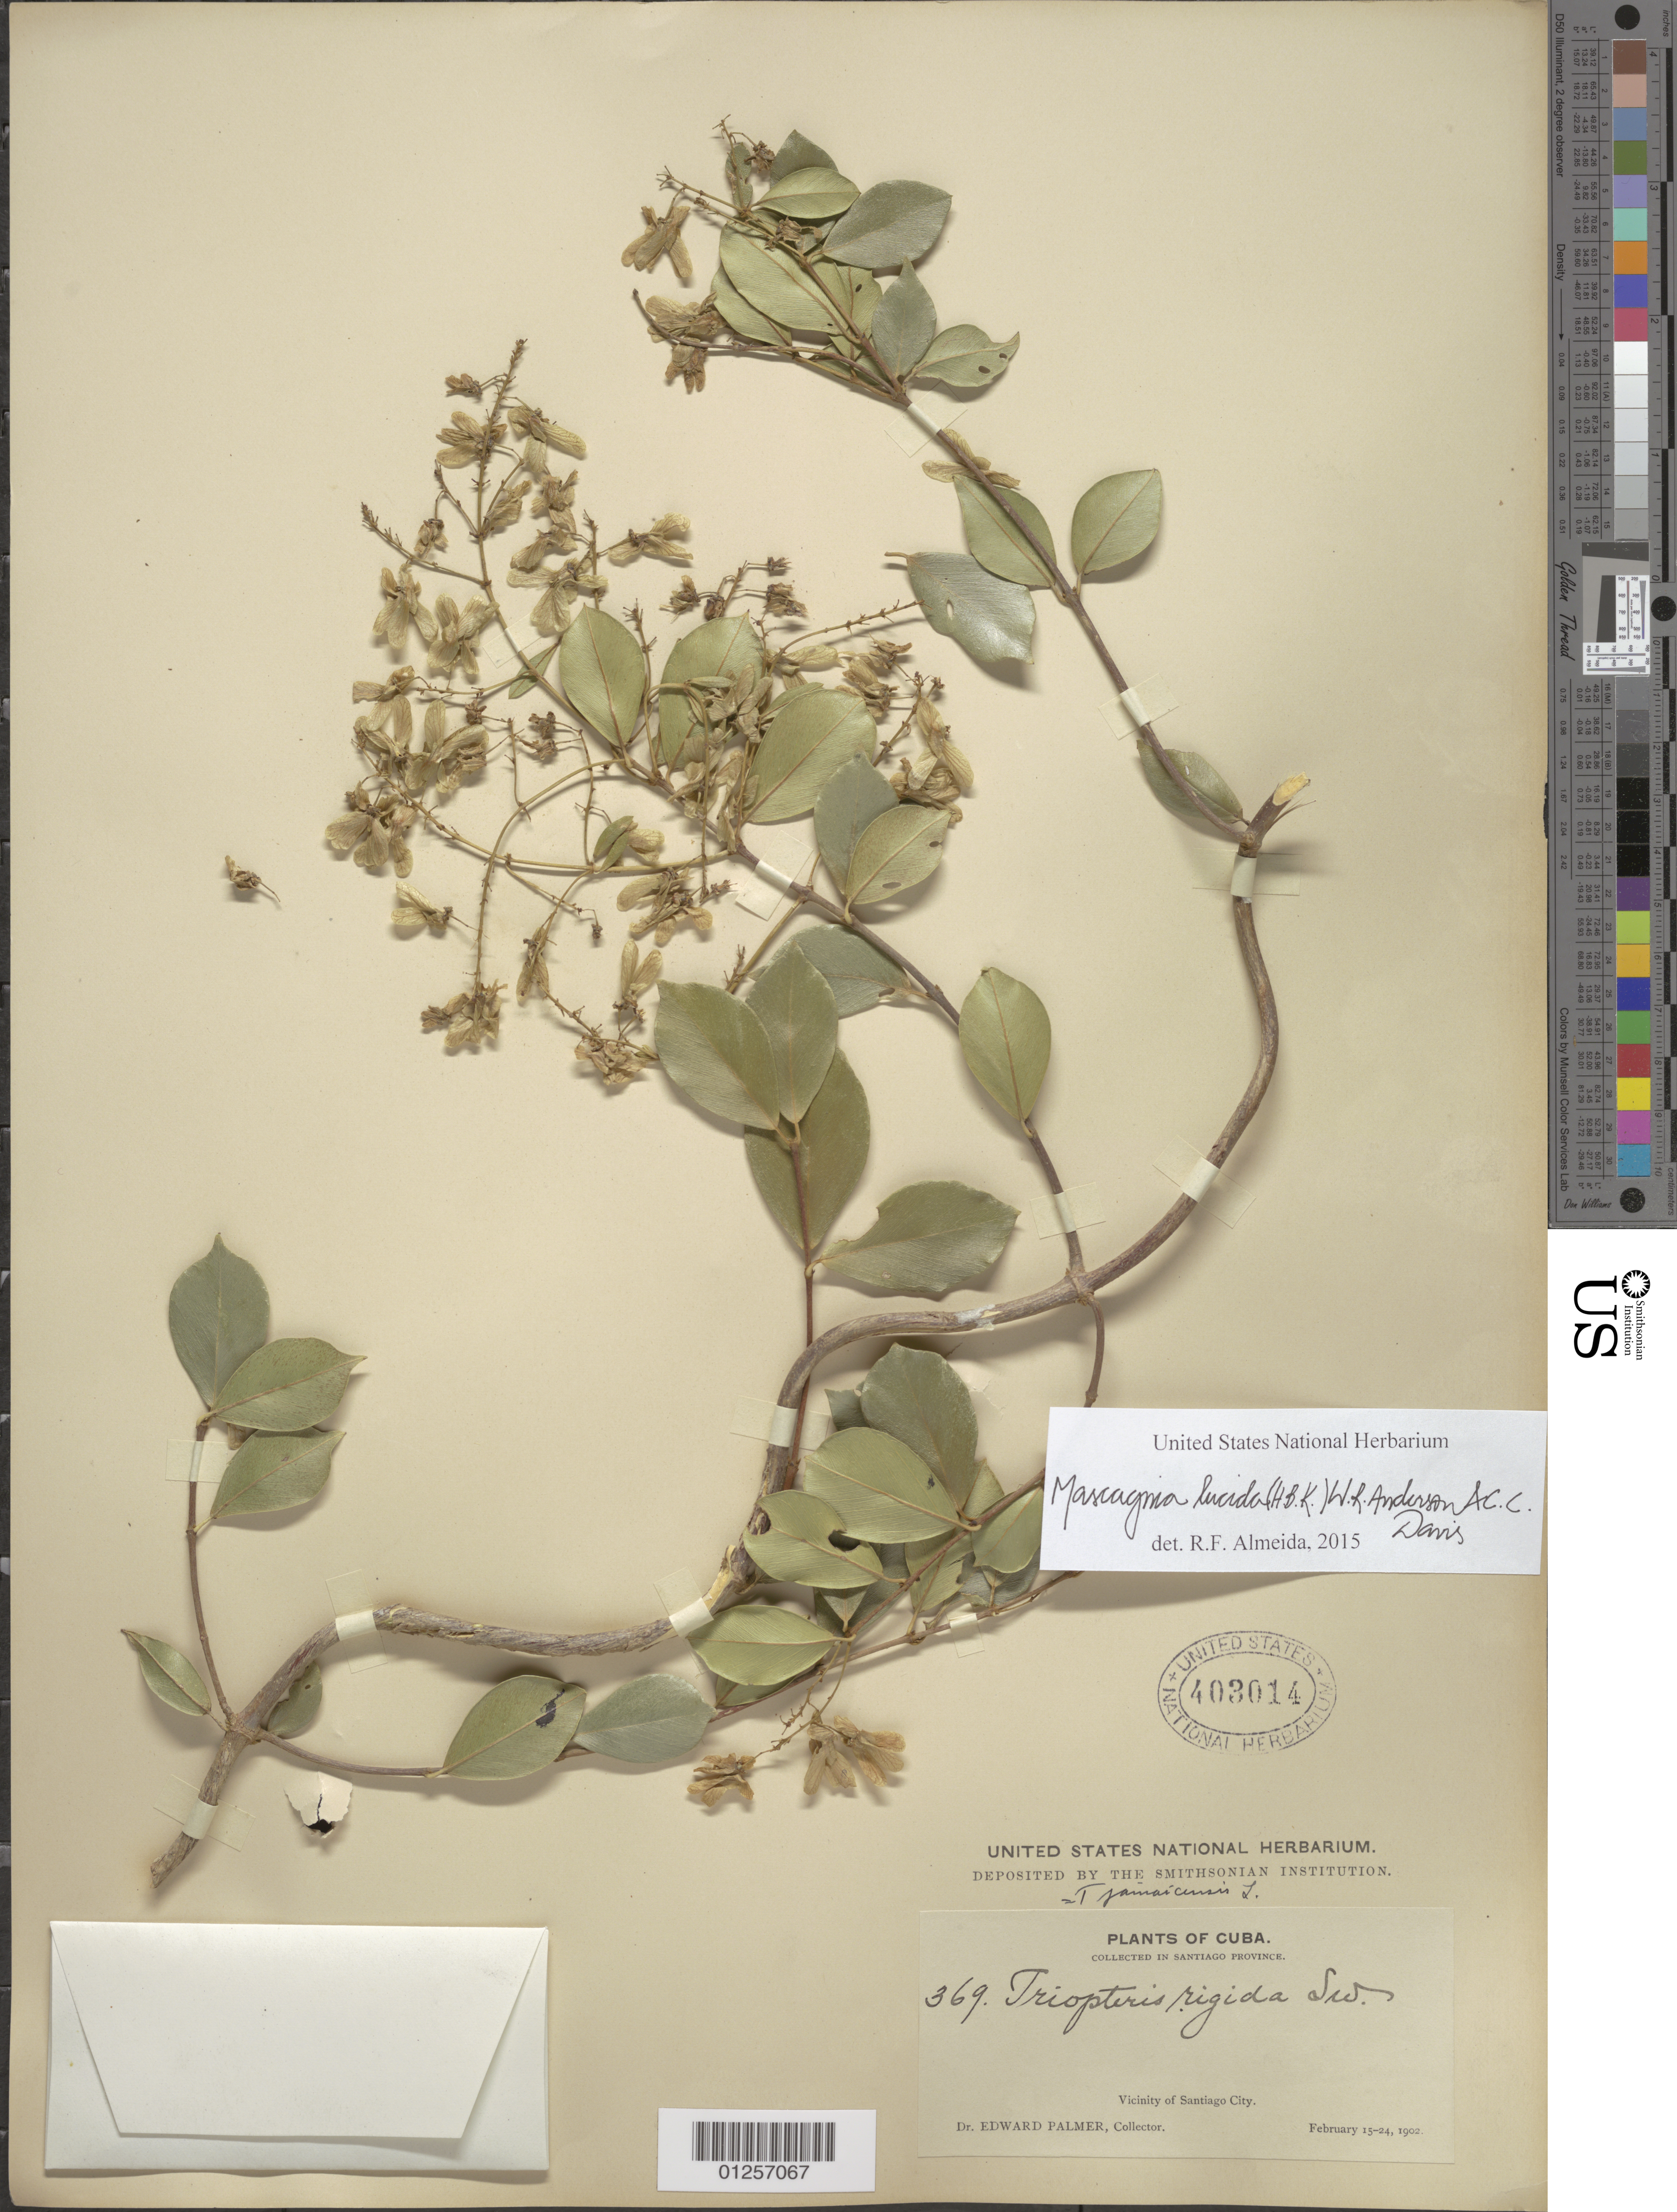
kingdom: Plantae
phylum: Tracheophyta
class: Magnoliopsida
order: Malpighiales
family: Malpighiaceae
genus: Mascagnia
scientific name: Mascagnia lucida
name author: (Kunth) W.R. Anderson & C. Davis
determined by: De Almeida, R. F., (HUEFS), Universidade Estadual de Feira de Santana (BRAZIL)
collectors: E. Palmer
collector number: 369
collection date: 1902-02-15/1902-02-24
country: Cuba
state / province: Santiago de Cuba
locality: Santiago City vicinity.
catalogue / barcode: US 403014